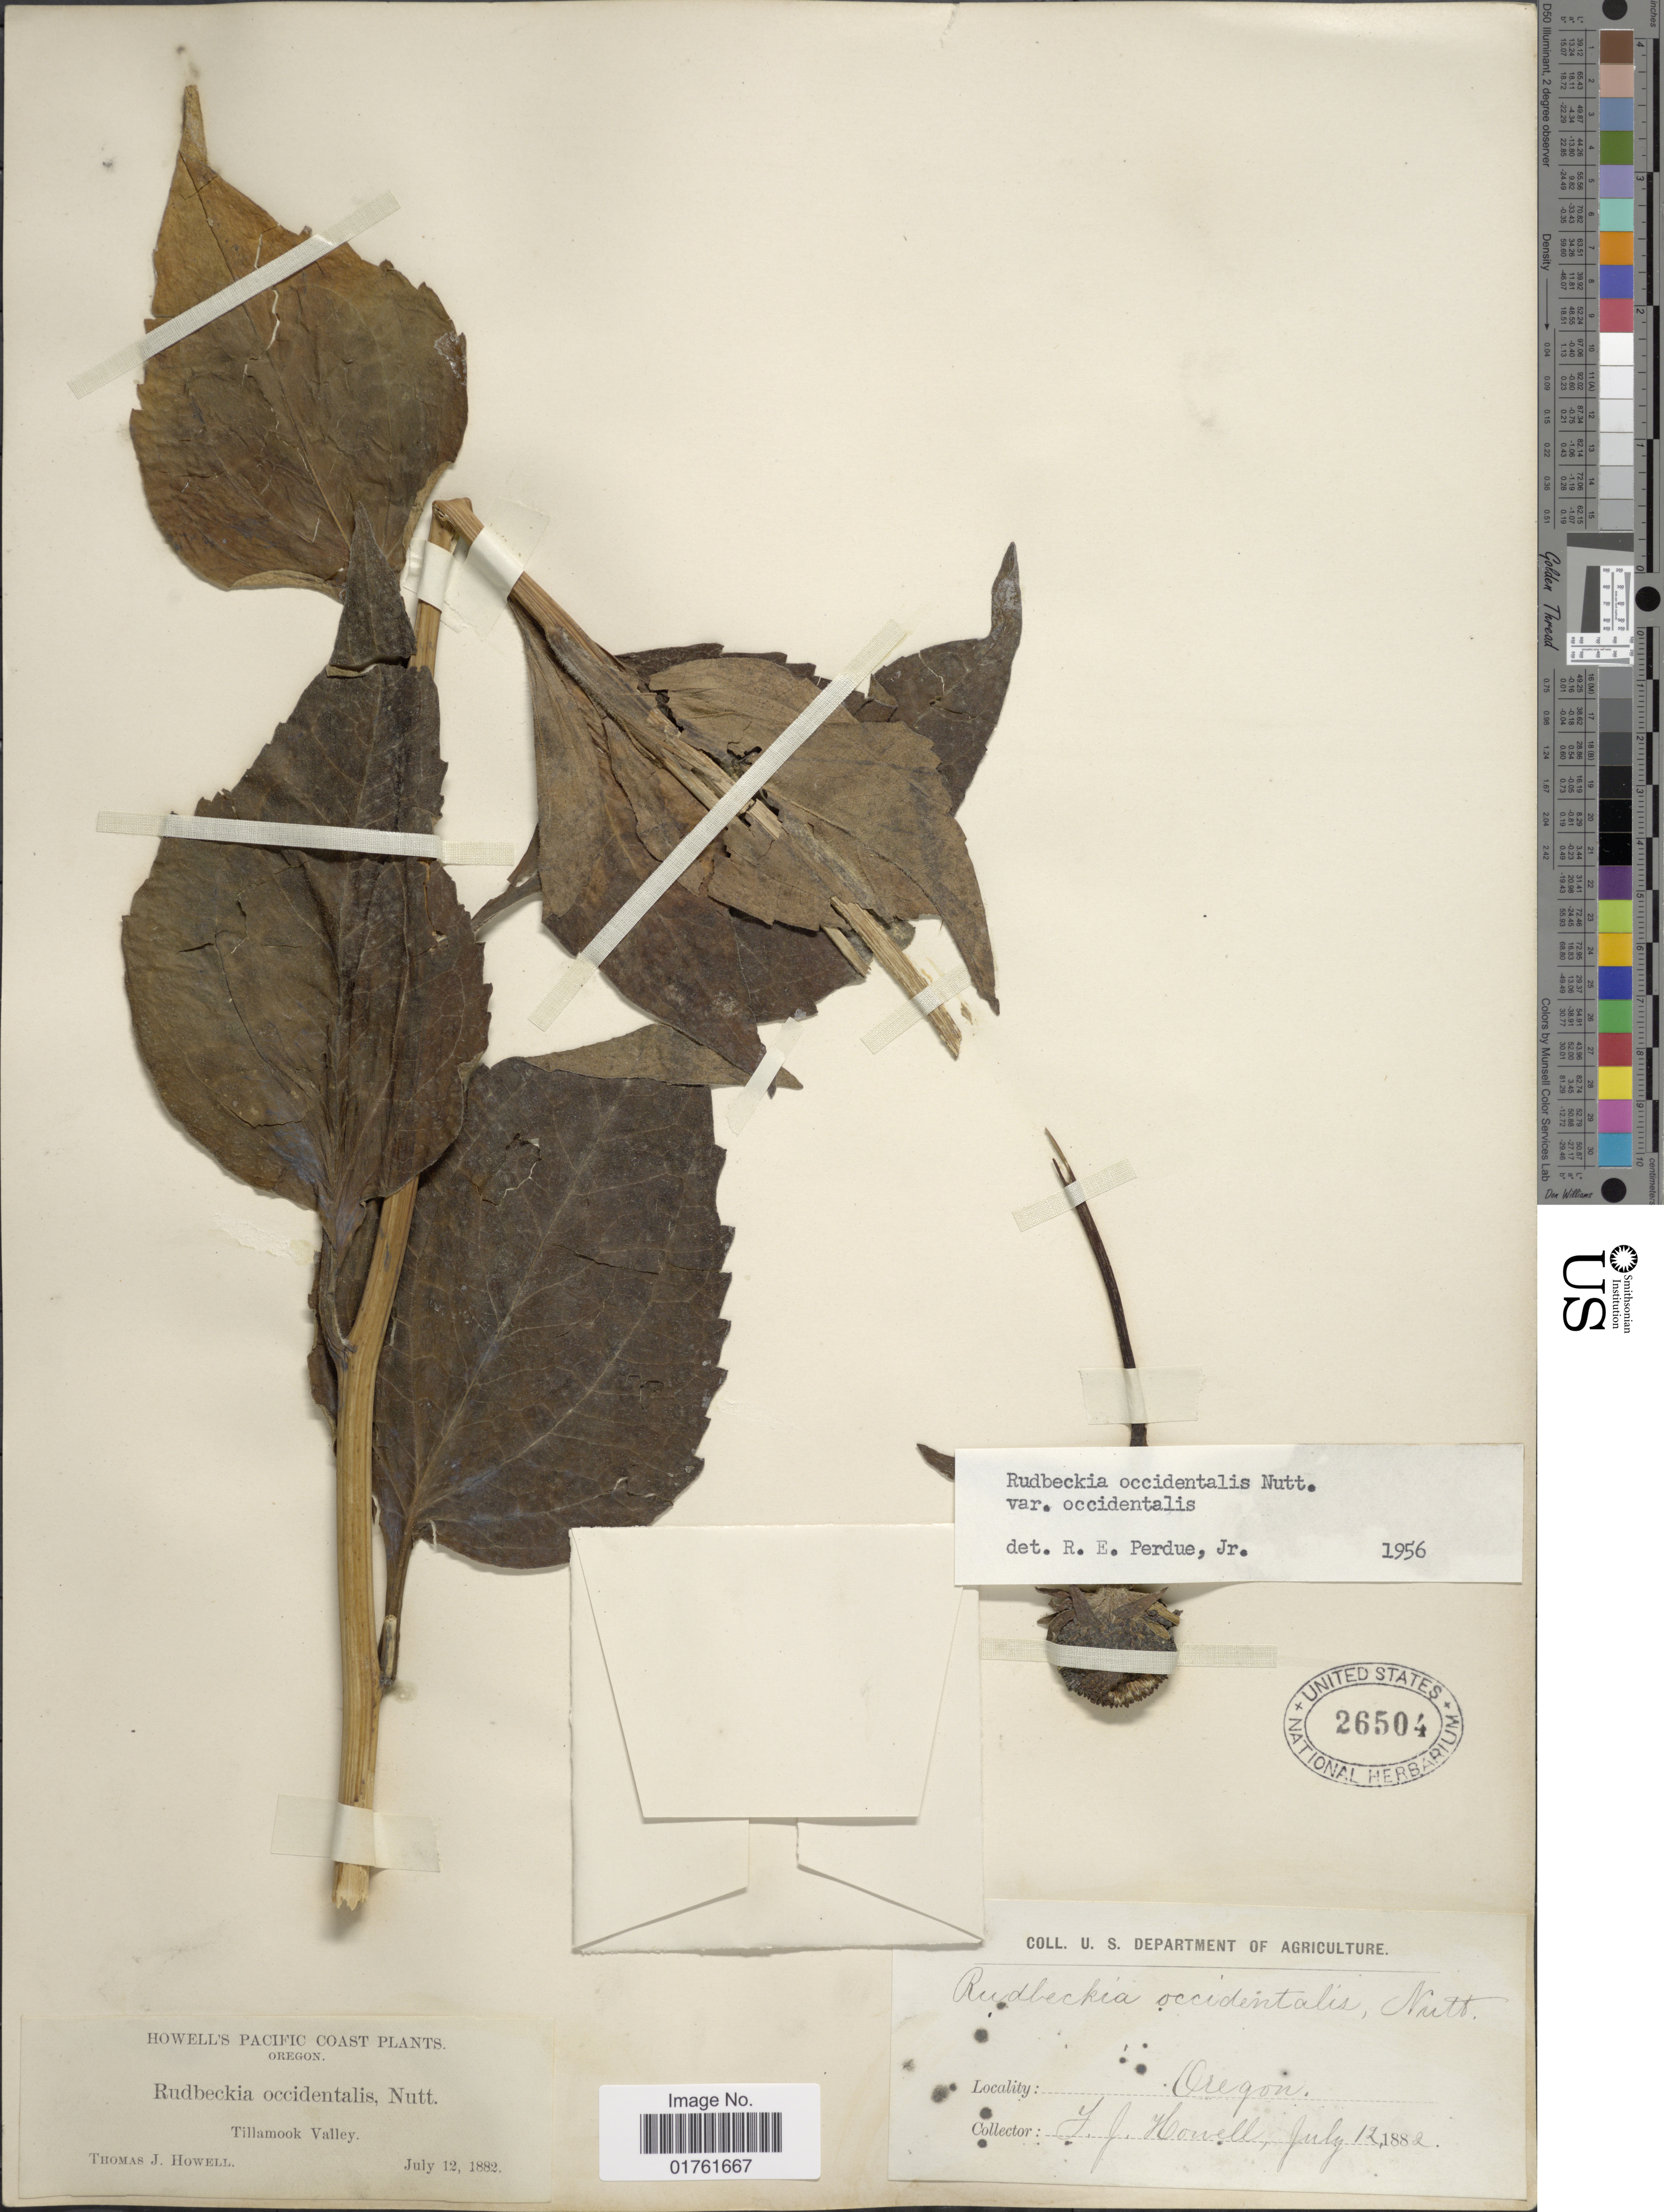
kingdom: Plantae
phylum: Tracheophyta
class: Magnoliopsida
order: Asterales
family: Asteraceae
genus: Rudbeckia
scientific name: Rudbeckia occidentalis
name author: Nutt.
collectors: T. J. Howell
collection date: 1882-07-12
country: United States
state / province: Oregon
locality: Pacific Coast, Tillamool Valley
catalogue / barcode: US 26504